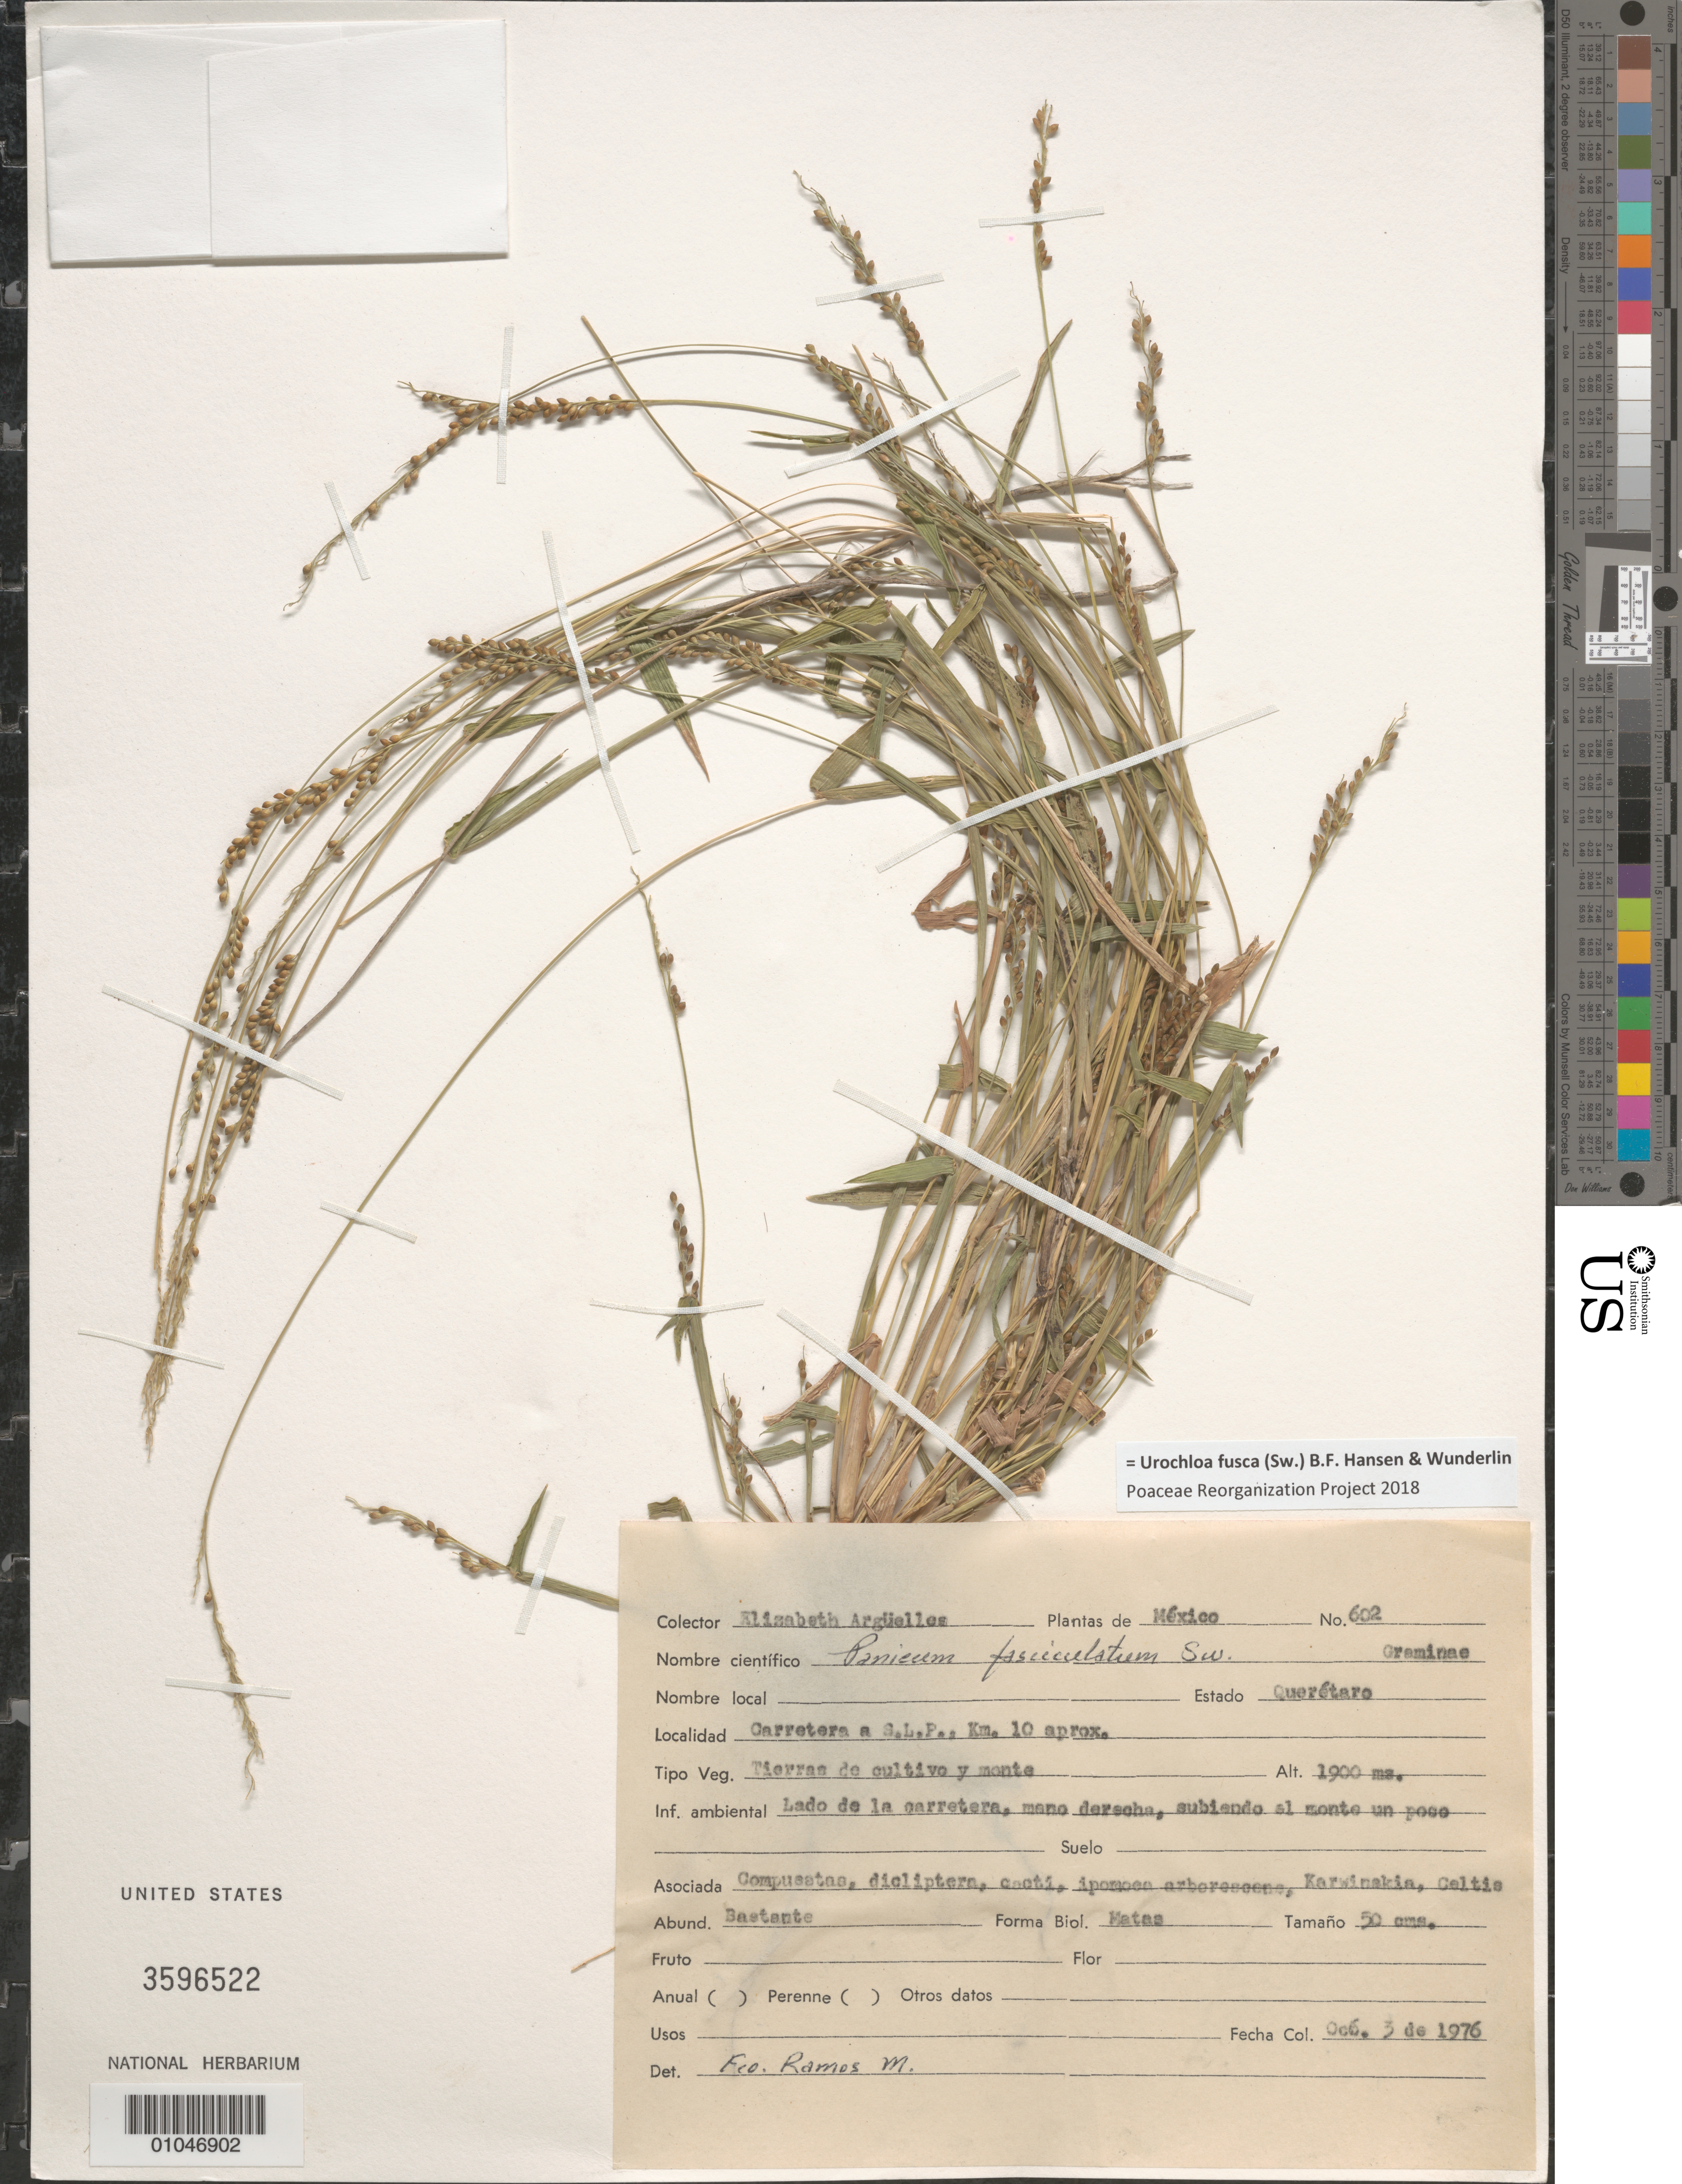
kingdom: Plantae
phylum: Tracheophyta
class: Liliopsida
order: Poales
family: Poaceae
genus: Panicum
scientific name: Panicum fasciculatum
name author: Sw.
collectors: F. Ramos M.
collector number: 602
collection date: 1976-10-03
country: Mexico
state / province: Querétaro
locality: Carretera a S.L.P., Km 10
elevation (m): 1900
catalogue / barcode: US 3596522